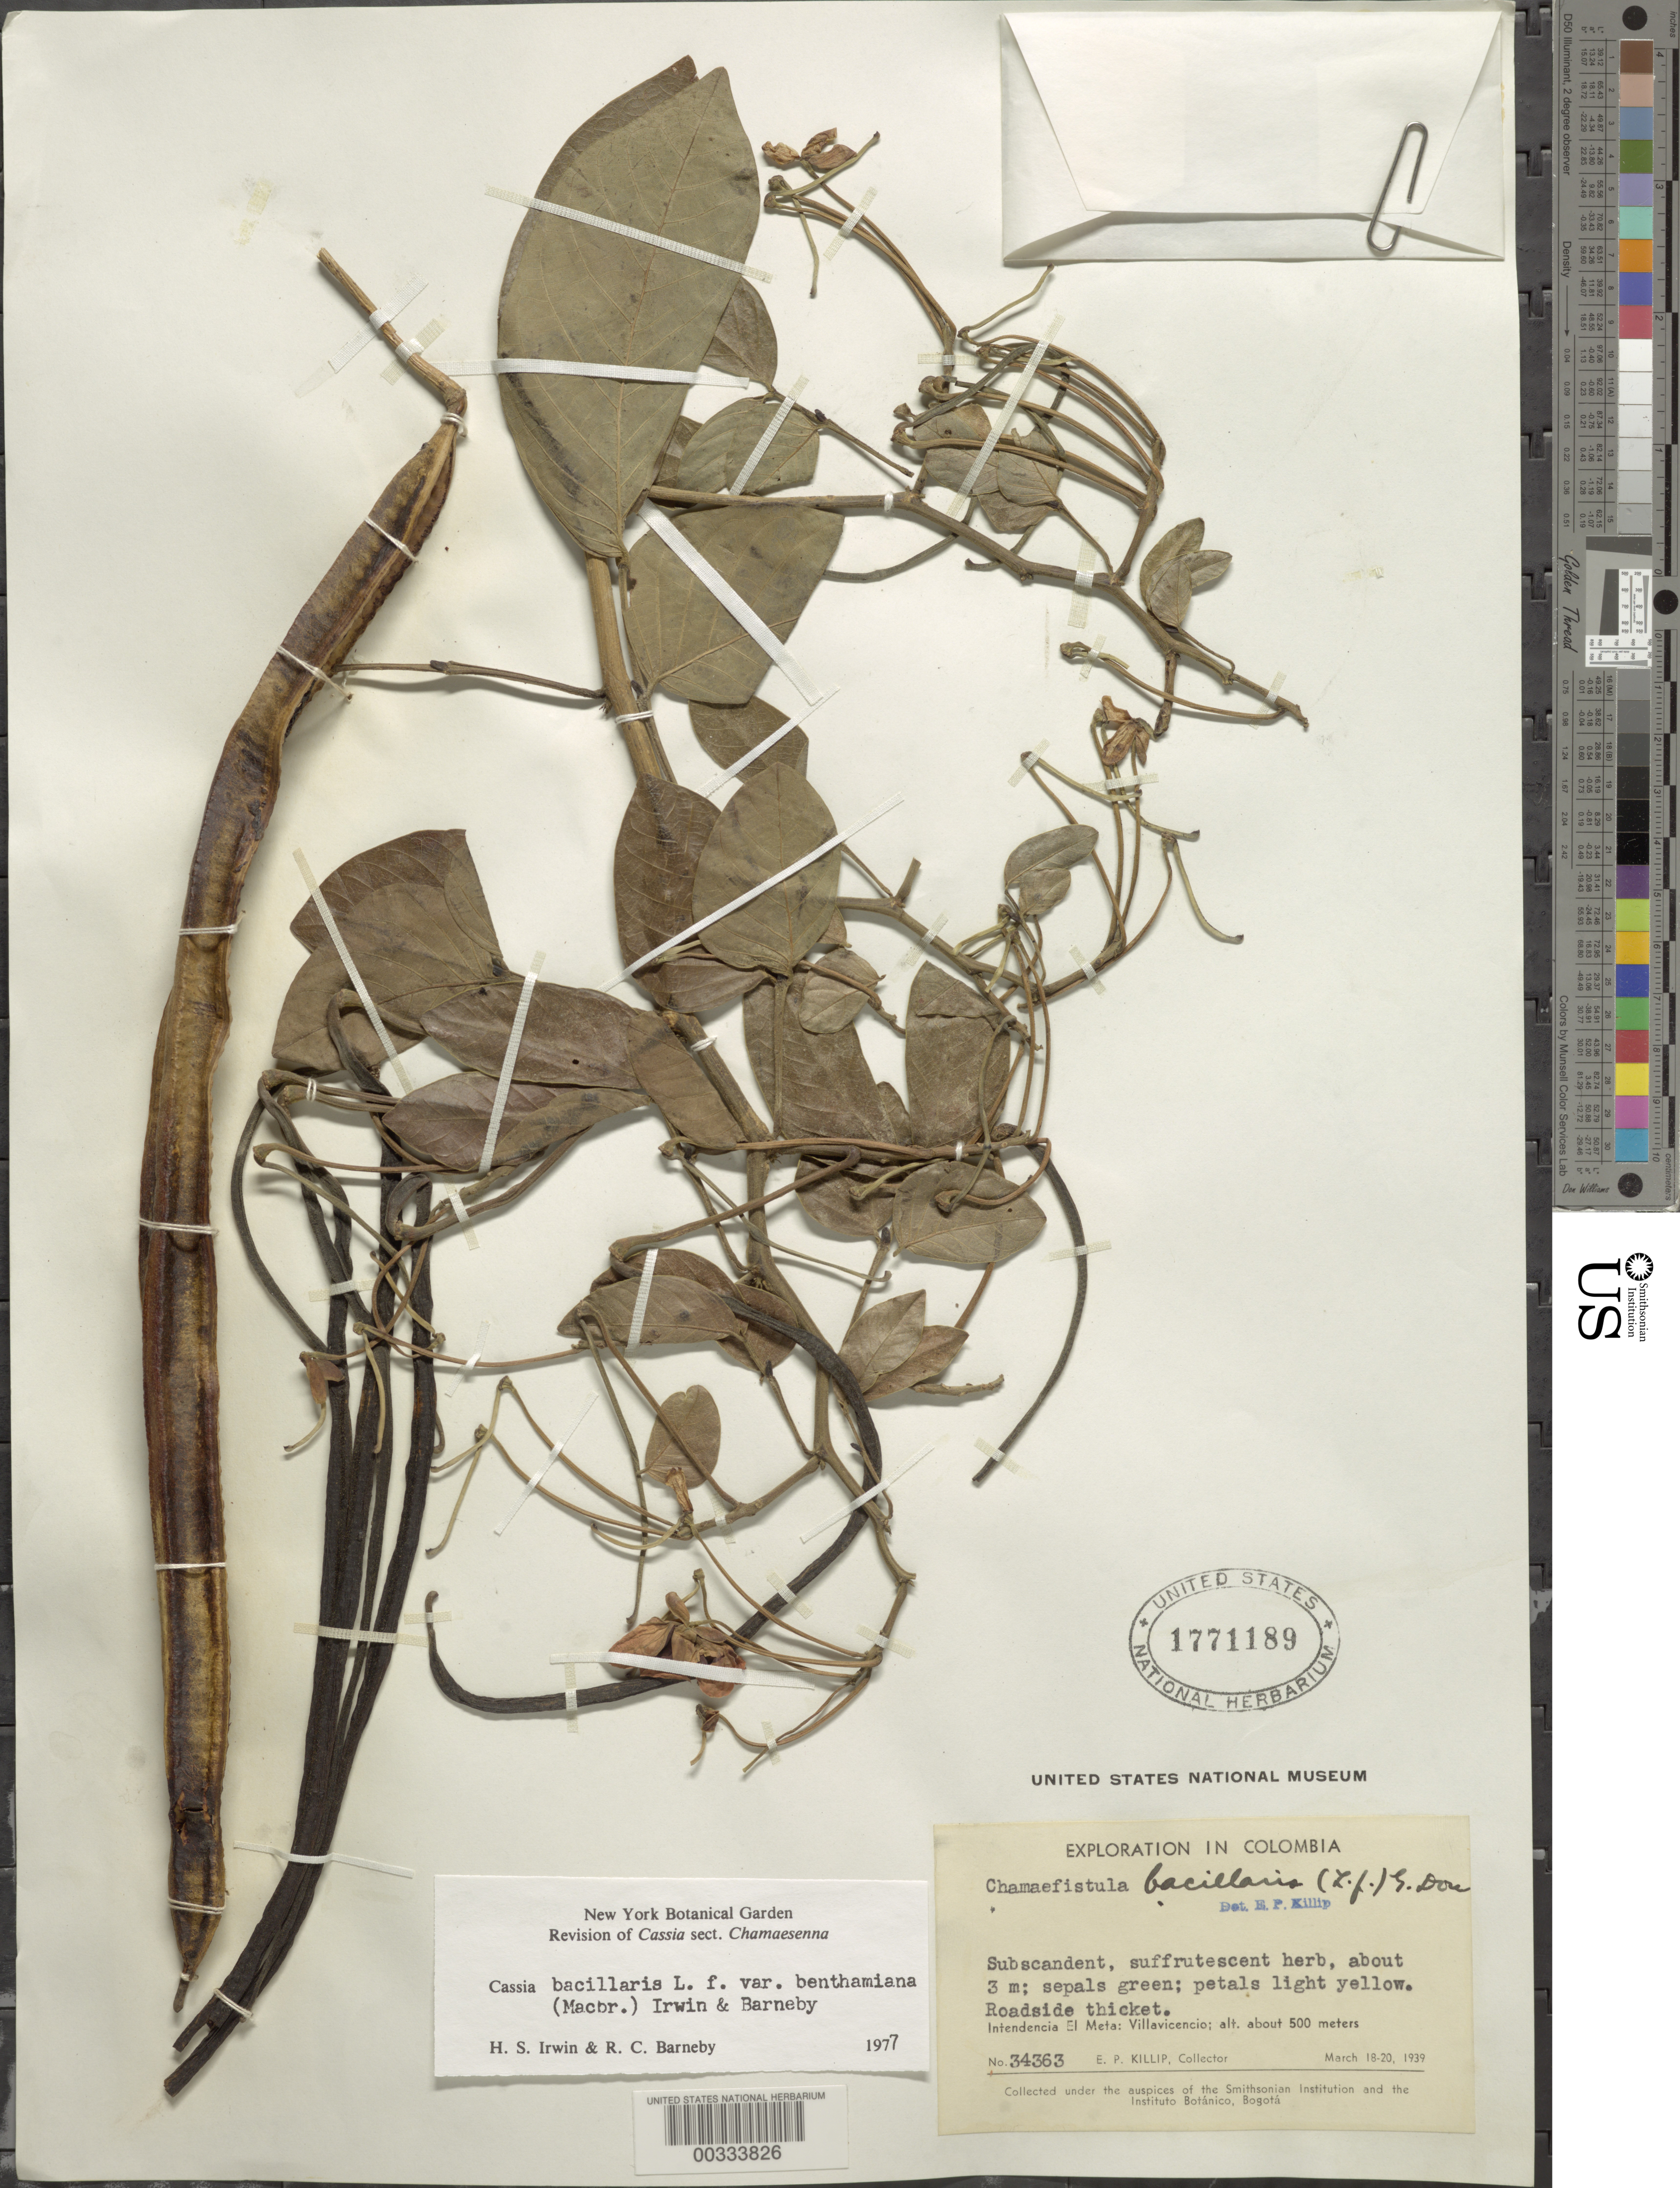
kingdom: Plantae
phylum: Tracheophyta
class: Magnoliopsida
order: Fabales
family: Fabaceae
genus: Senna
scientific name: Senna bacillaris var. benthamiana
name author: (J.F. Macbr.) H.S. Irwin & Barneby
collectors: E. P. Killip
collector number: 34363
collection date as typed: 18 Mar 1939 to 20 Mar 1939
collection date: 1939-03-18/1939-03-20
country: Colombia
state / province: Meta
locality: Villa Vicencia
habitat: Roadside thicket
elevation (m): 500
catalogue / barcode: US 1771189